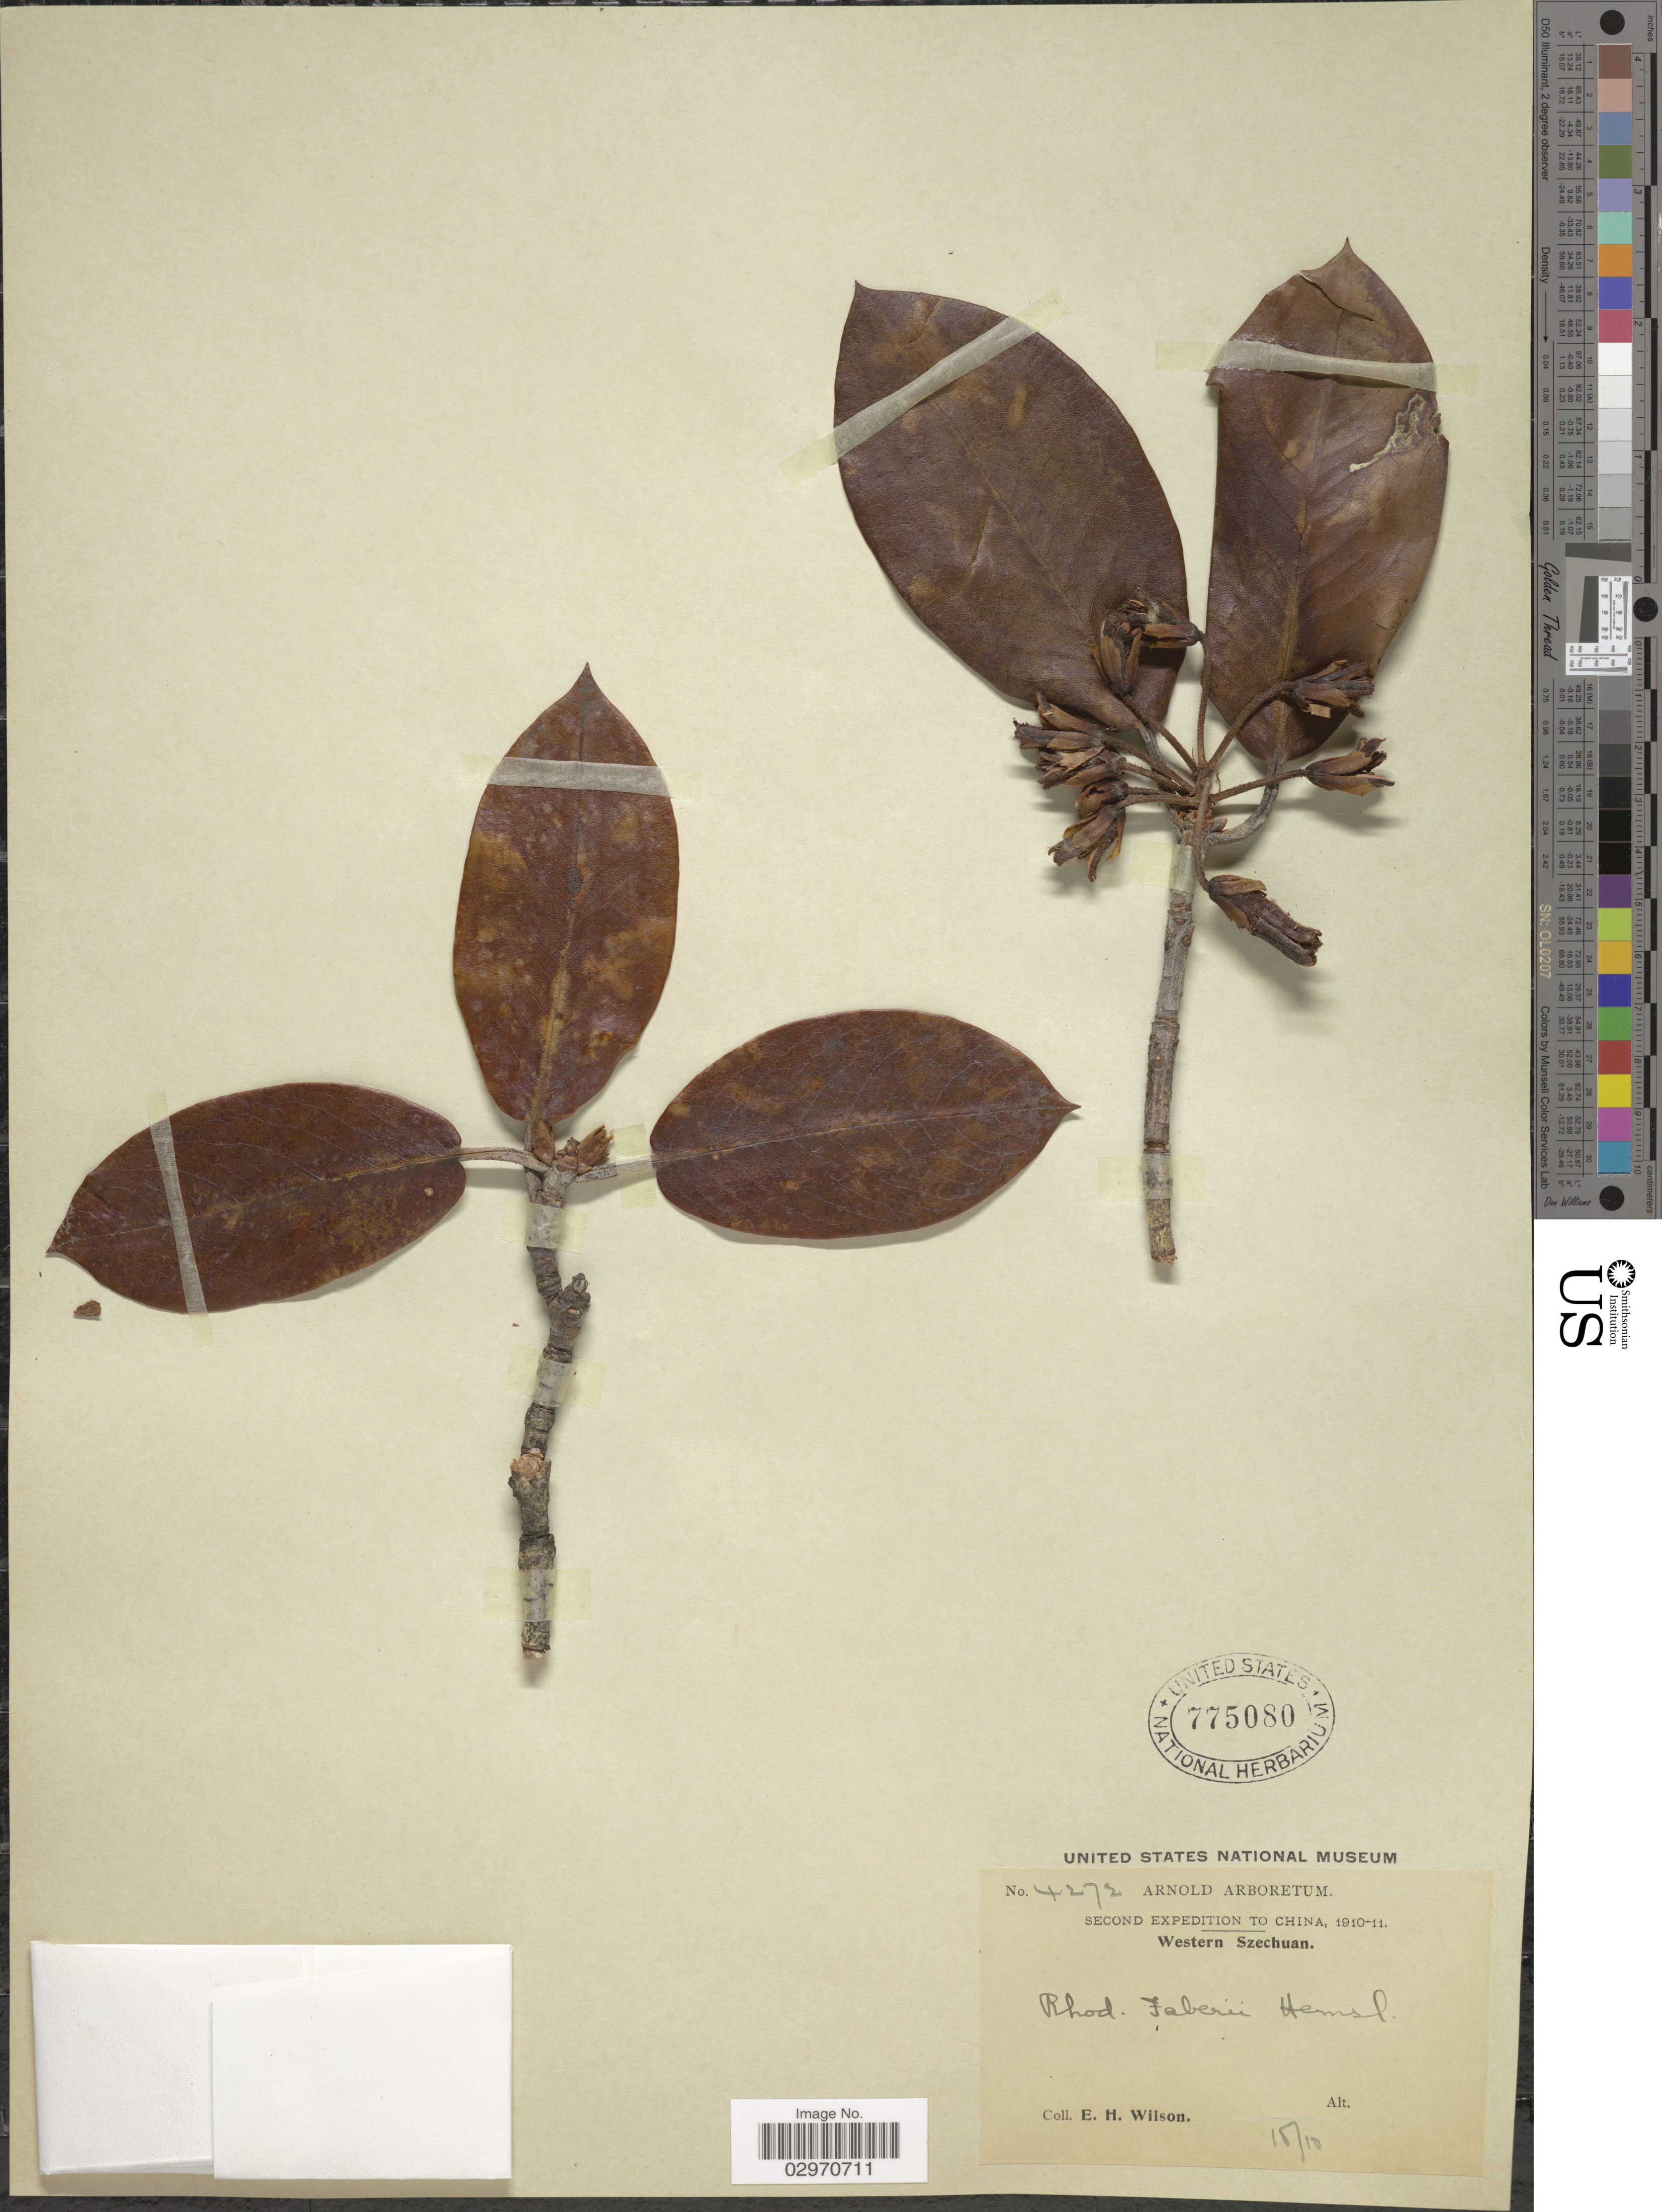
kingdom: Plantae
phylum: Tracheophyta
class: Magnoliopsida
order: Ericales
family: Ericaceae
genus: Rhododendron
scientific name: Rhododendron faberi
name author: Hemsl.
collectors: E. Wilson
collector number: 4272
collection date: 1910-10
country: China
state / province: Sichuan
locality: Western Szechuan.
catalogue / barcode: US 775080